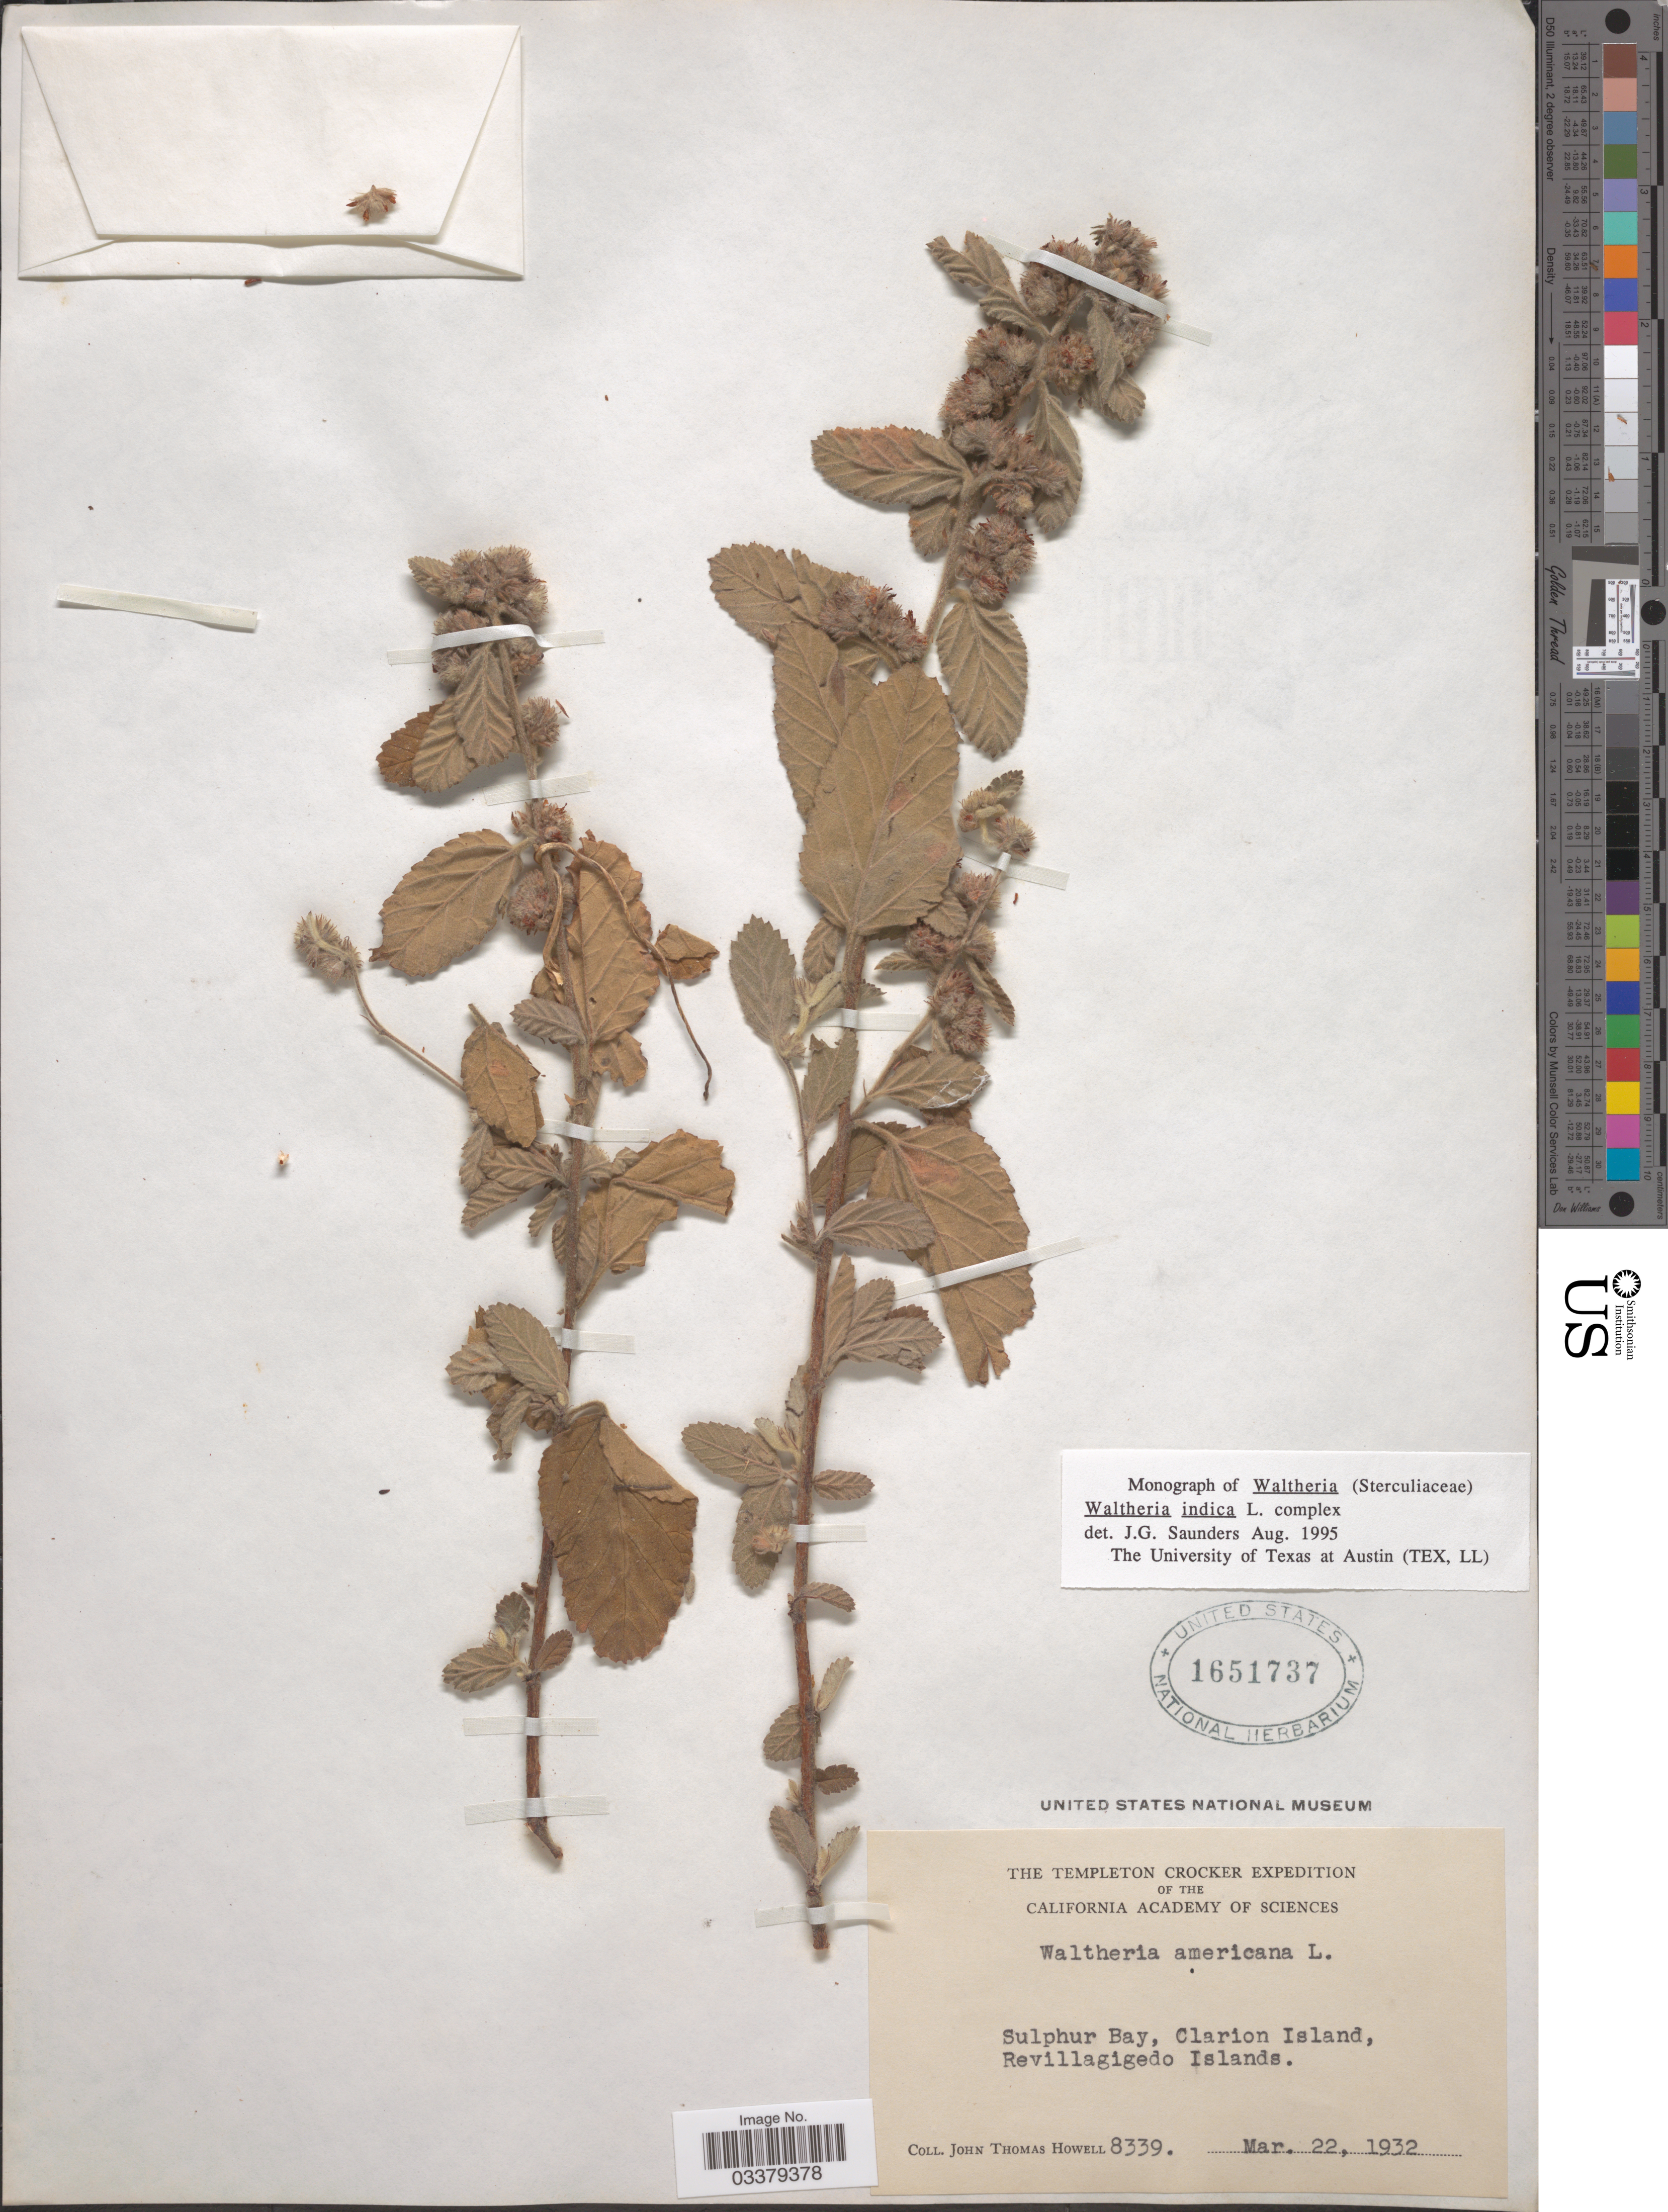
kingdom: Plantae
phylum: Tracheophyta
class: Magnoliopsida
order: Malvales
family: Malvaceae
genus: Waltheria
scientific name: Waltheria indica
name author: L.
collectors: J. T. Howell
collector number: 8339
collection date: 1932-03-22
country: Mexico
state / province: Colima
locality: Sulphur Bay, Clarion Island, Revillagigedo Islands.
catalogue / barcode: US 1651737